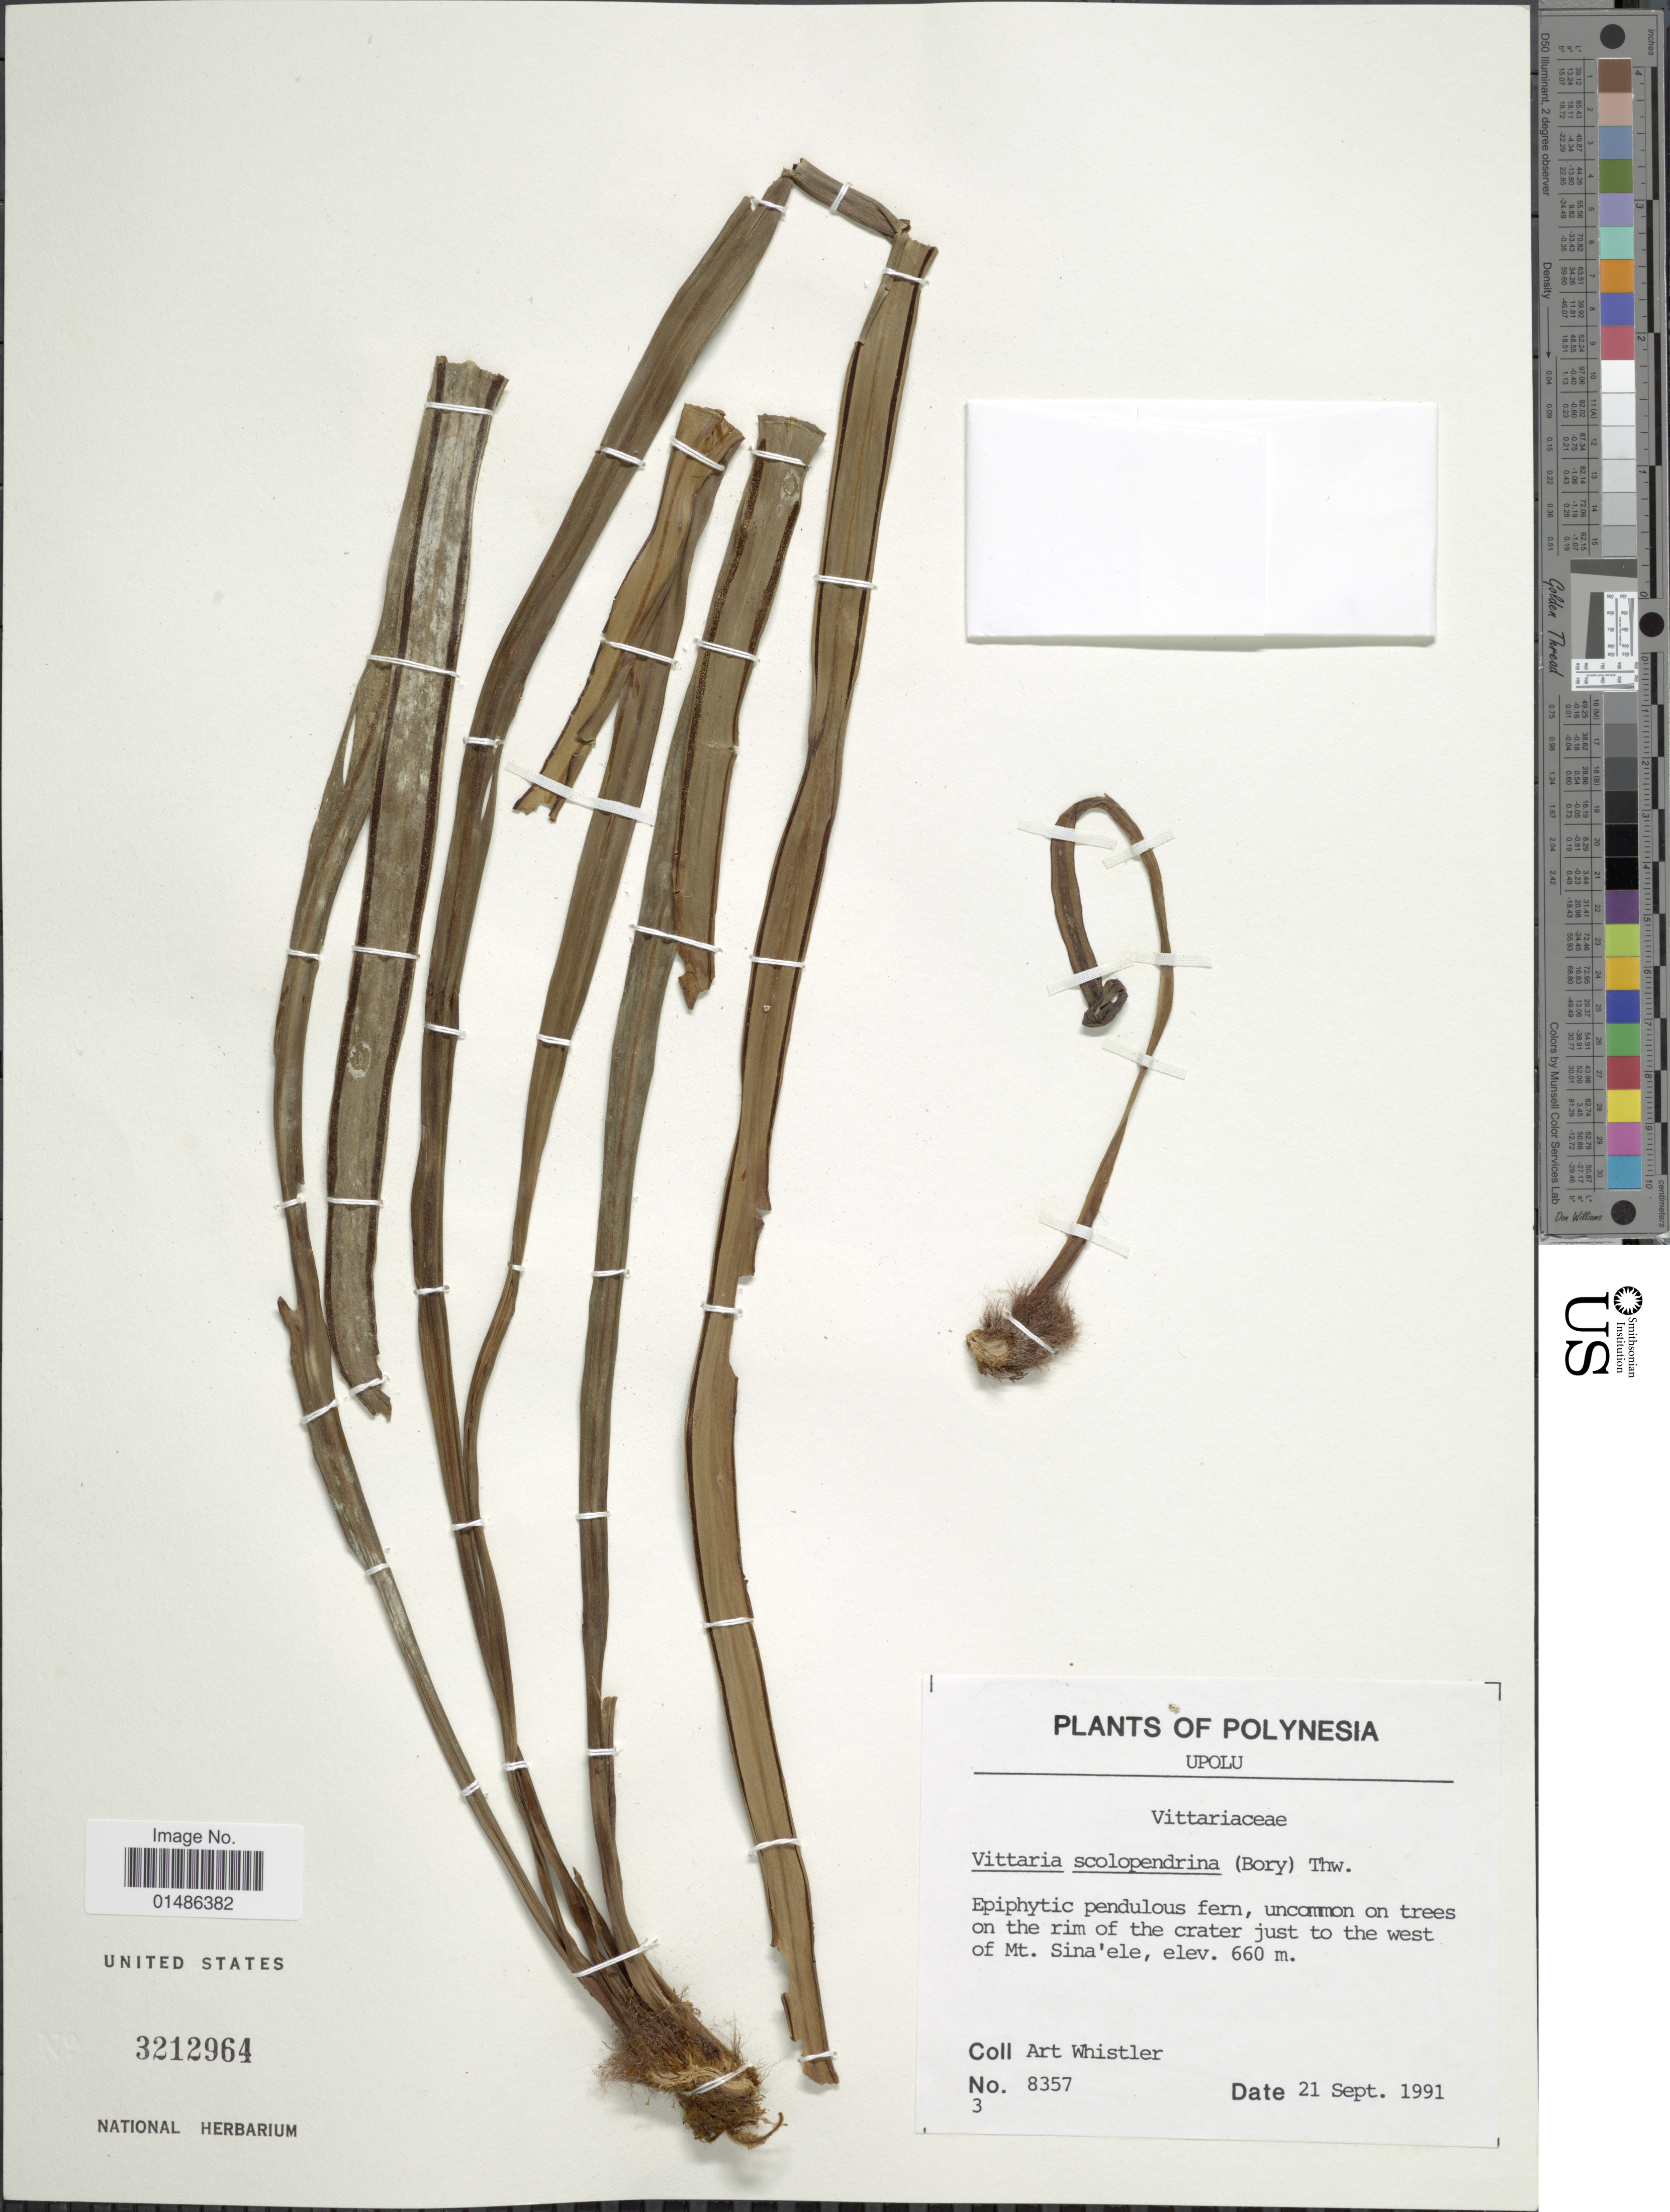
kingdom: Plantae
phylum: Tracheophyta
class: Polypodiopsida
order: Polypodiales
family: Pteridaceae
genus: Haplopteris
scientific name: Haplopteris scolopendrina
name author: (Bory) Presl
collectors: A. Whistler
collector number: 8357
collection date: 1991-09-21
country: Samoa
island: Upolu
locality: Epiphytic pendulous fern, uncommon on trees on the rim of the crater just to the west of Mt. Sina'ele.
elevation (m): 660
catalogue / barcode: US 3212964